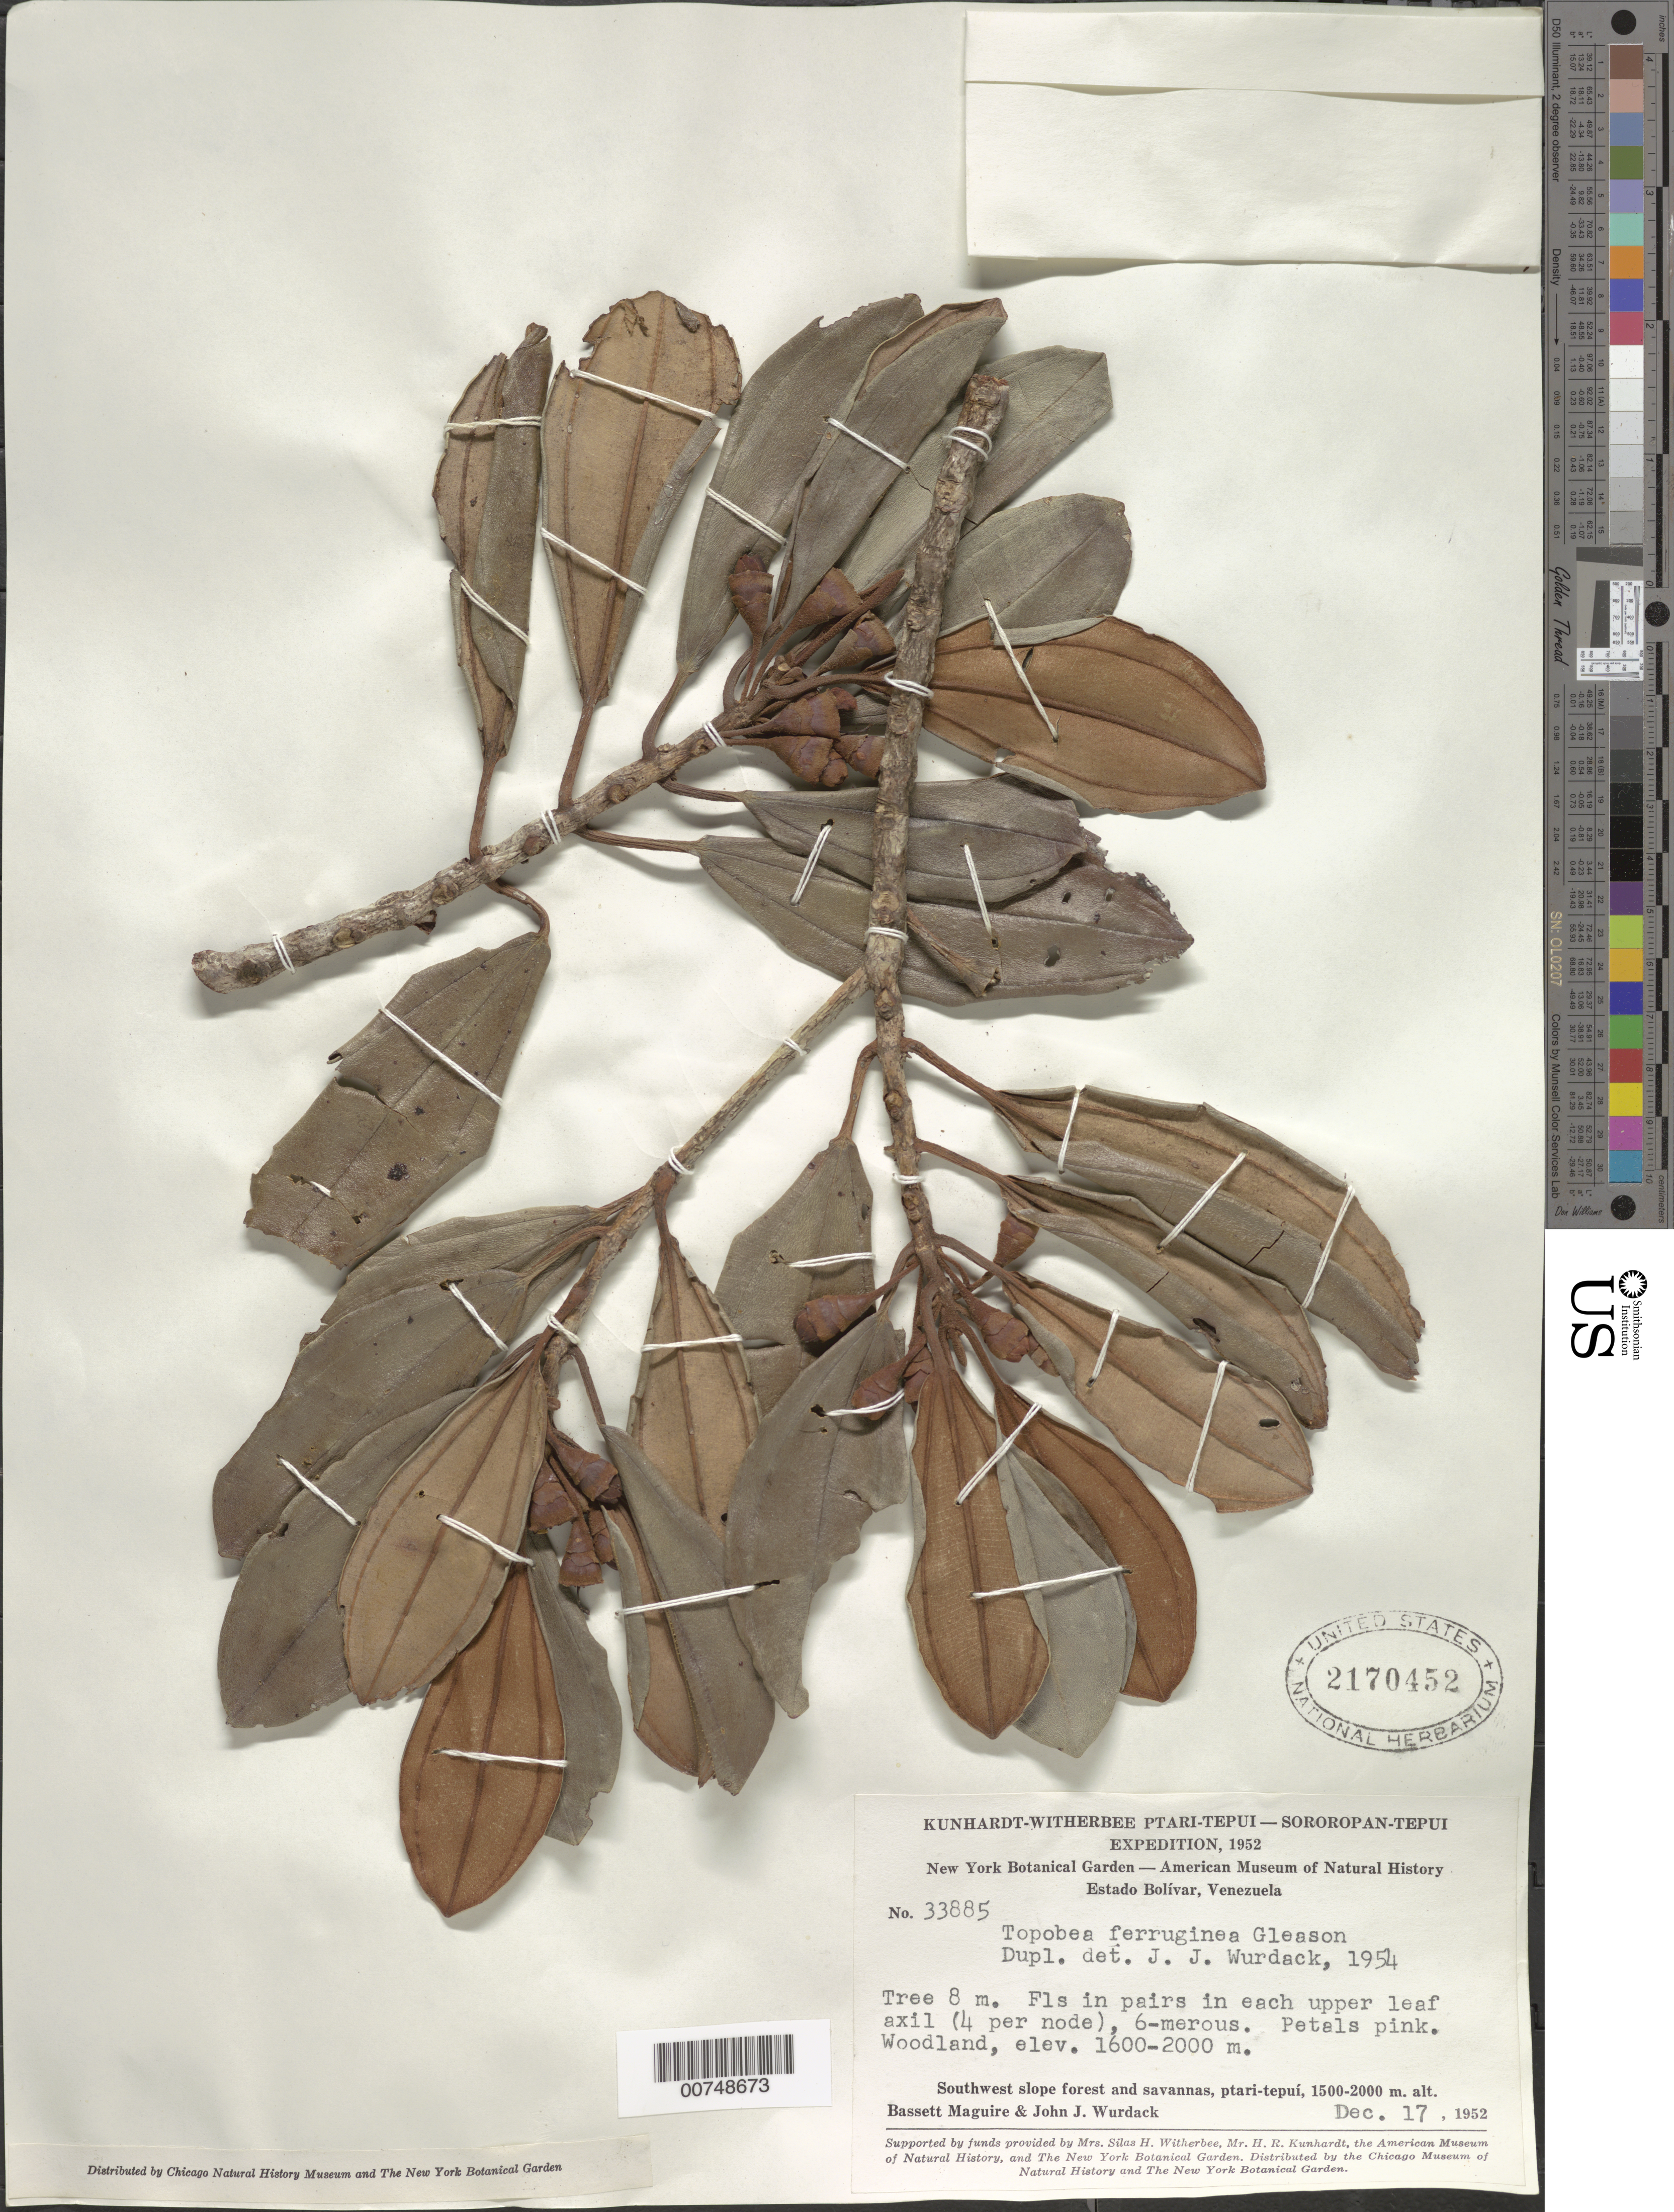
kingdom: Plantae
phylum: Tracheophyta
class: Magnoliopsida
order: Myrtales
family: Melastomataceae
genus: Topobea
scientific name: Topobea ferruginea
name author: Gleason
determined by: Wurdack, John J., (US), US (UNITED STATES)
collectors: B. Maguire & J. J. Wurdack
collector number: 33885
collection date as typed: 17-Dec-52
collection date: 1952-12-17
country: Venezuela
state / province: Bolívar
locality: Ptari-tepuí, southwest slopes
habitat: Southwest slope forest and savannas; woodland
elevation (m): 1600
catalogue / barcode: US 2170452